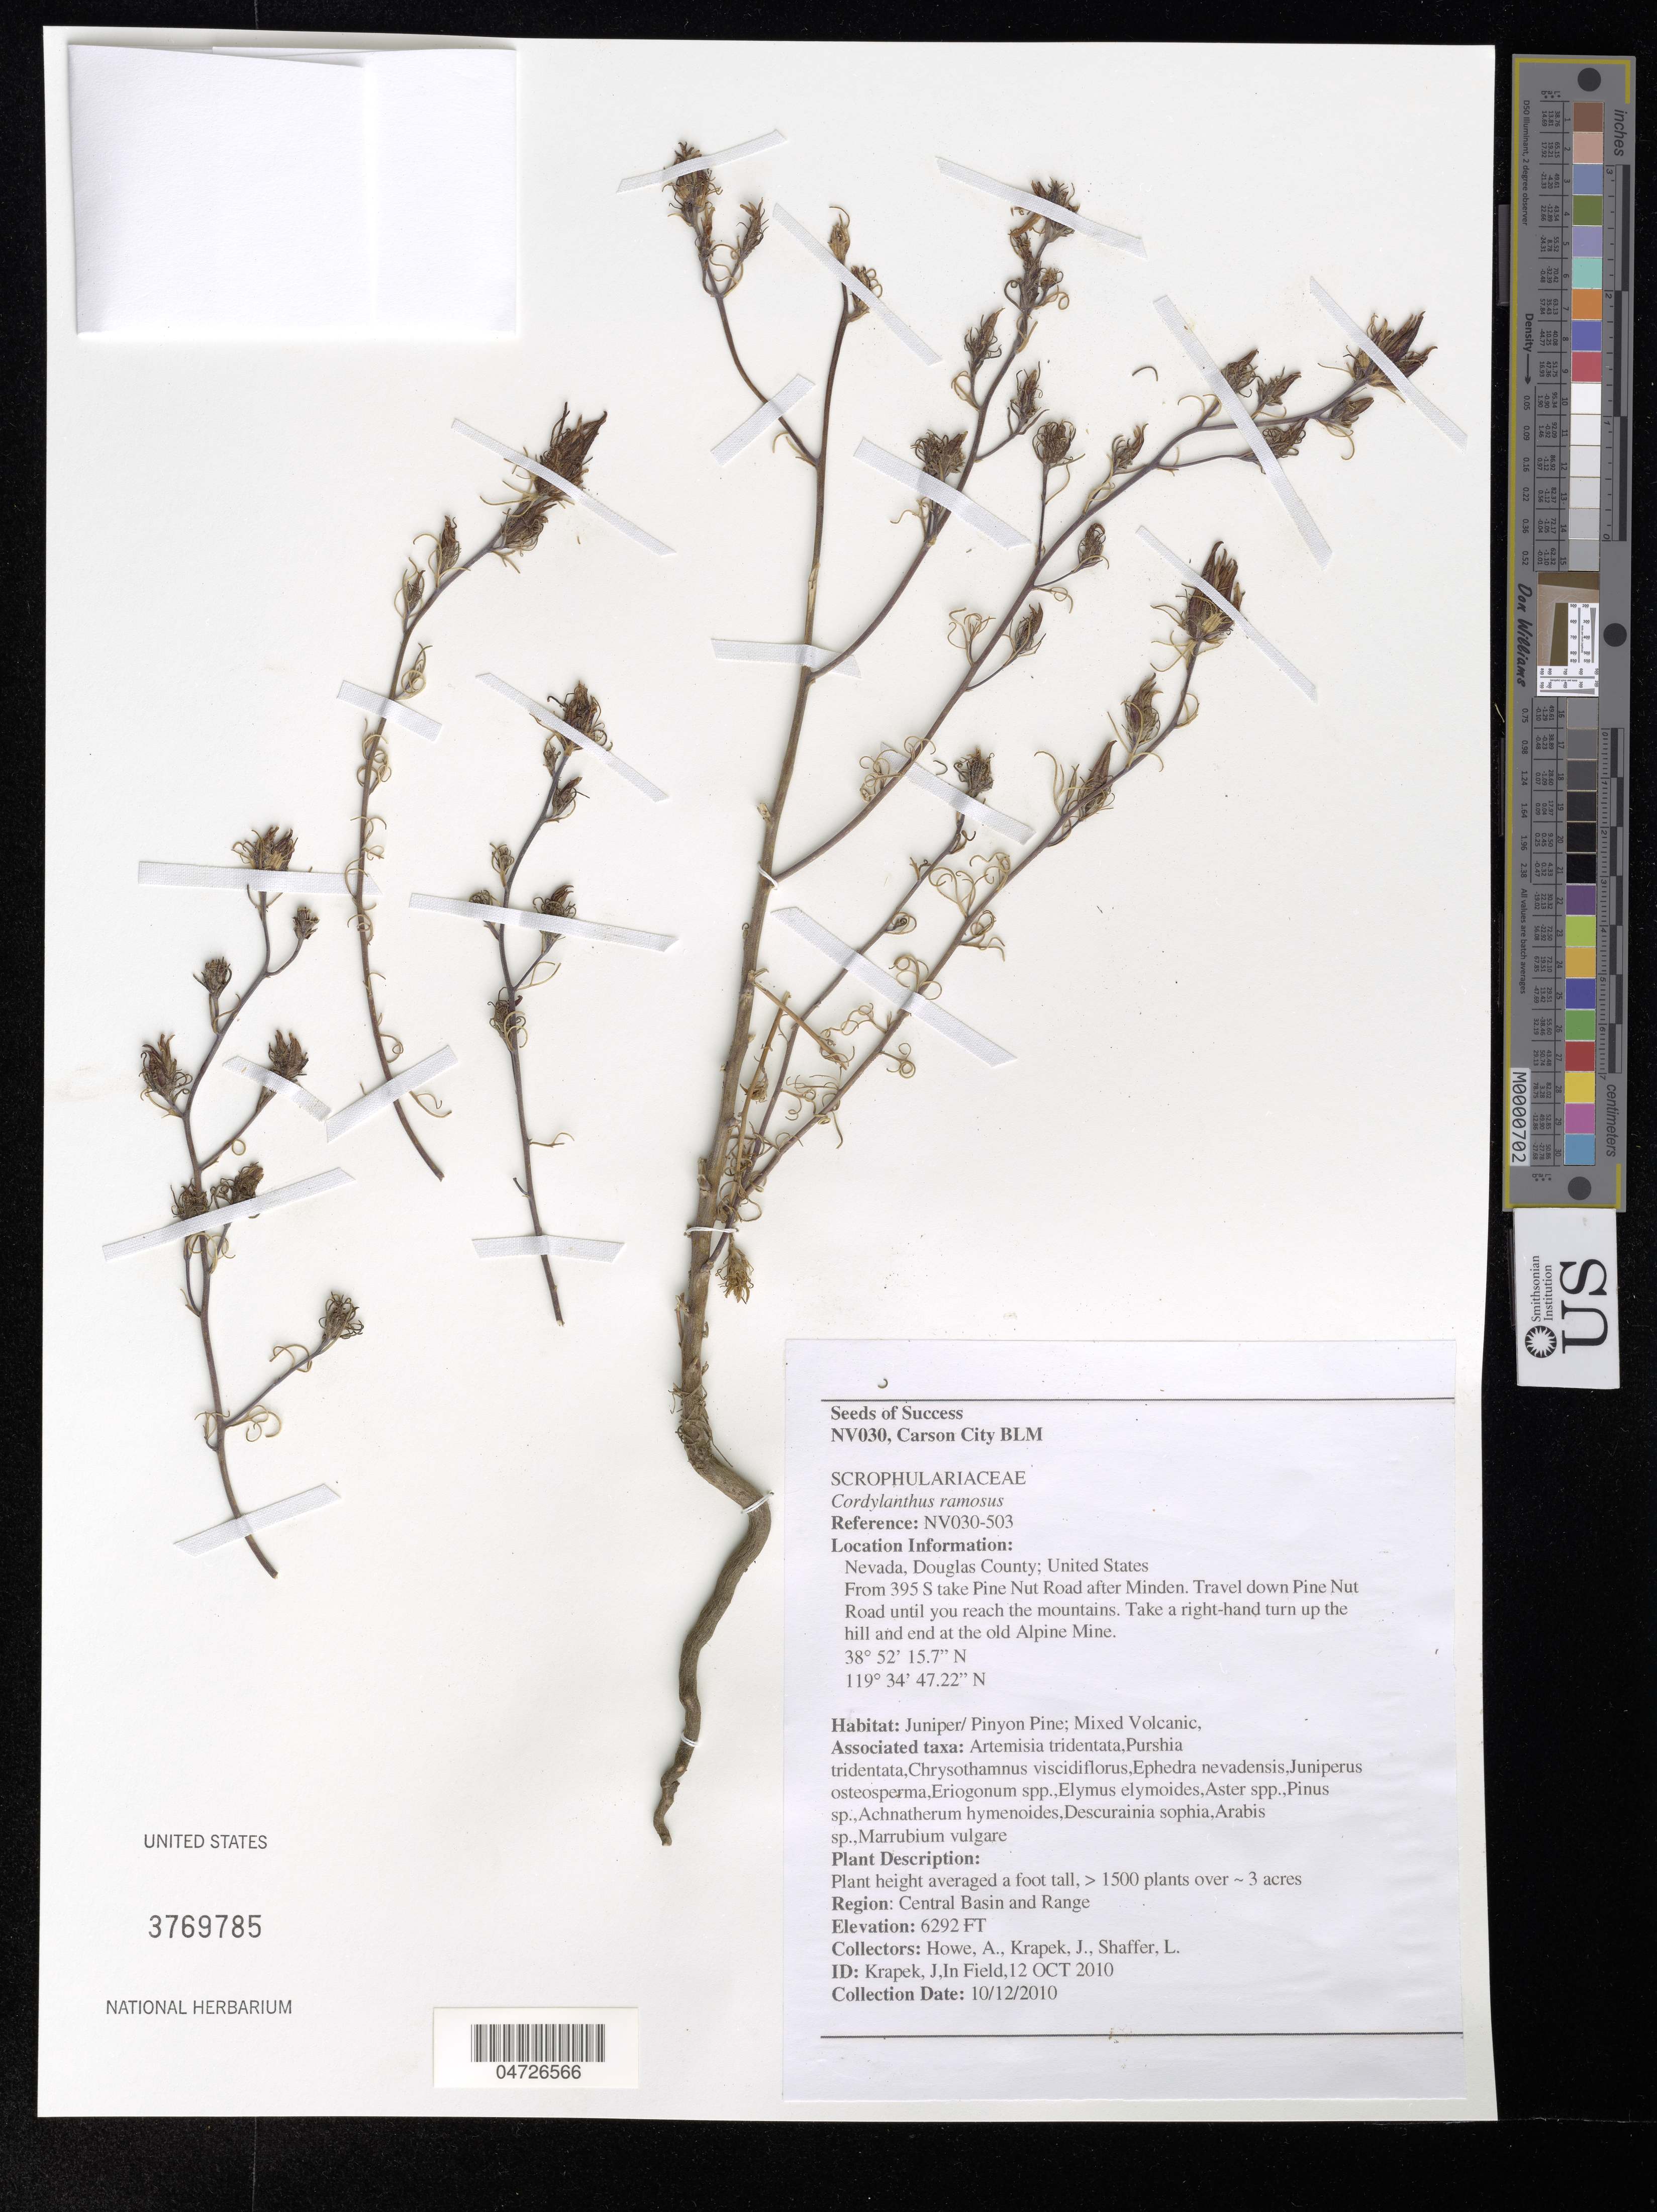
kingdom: Plantae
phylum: Tracheophyta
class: Magnoliopsida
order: Lamiales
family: Orobanchaceae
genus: Cordylanthus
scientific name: Cordylanthus ramosus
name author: Nutt. ex Benth.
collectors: A. Howe, J. Krapek & L. Shaffer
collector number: NV030-503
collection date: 2010-10-12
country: United States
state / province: Nevada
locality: Douglas County. From 395 S take Pine Nut Road after Minden. Travel down Pine Nut Road until you reach the mountains. Take a right-hand turn up the hill and end at the old Alpine Mine.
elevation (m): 1918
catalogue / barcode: US 3769785